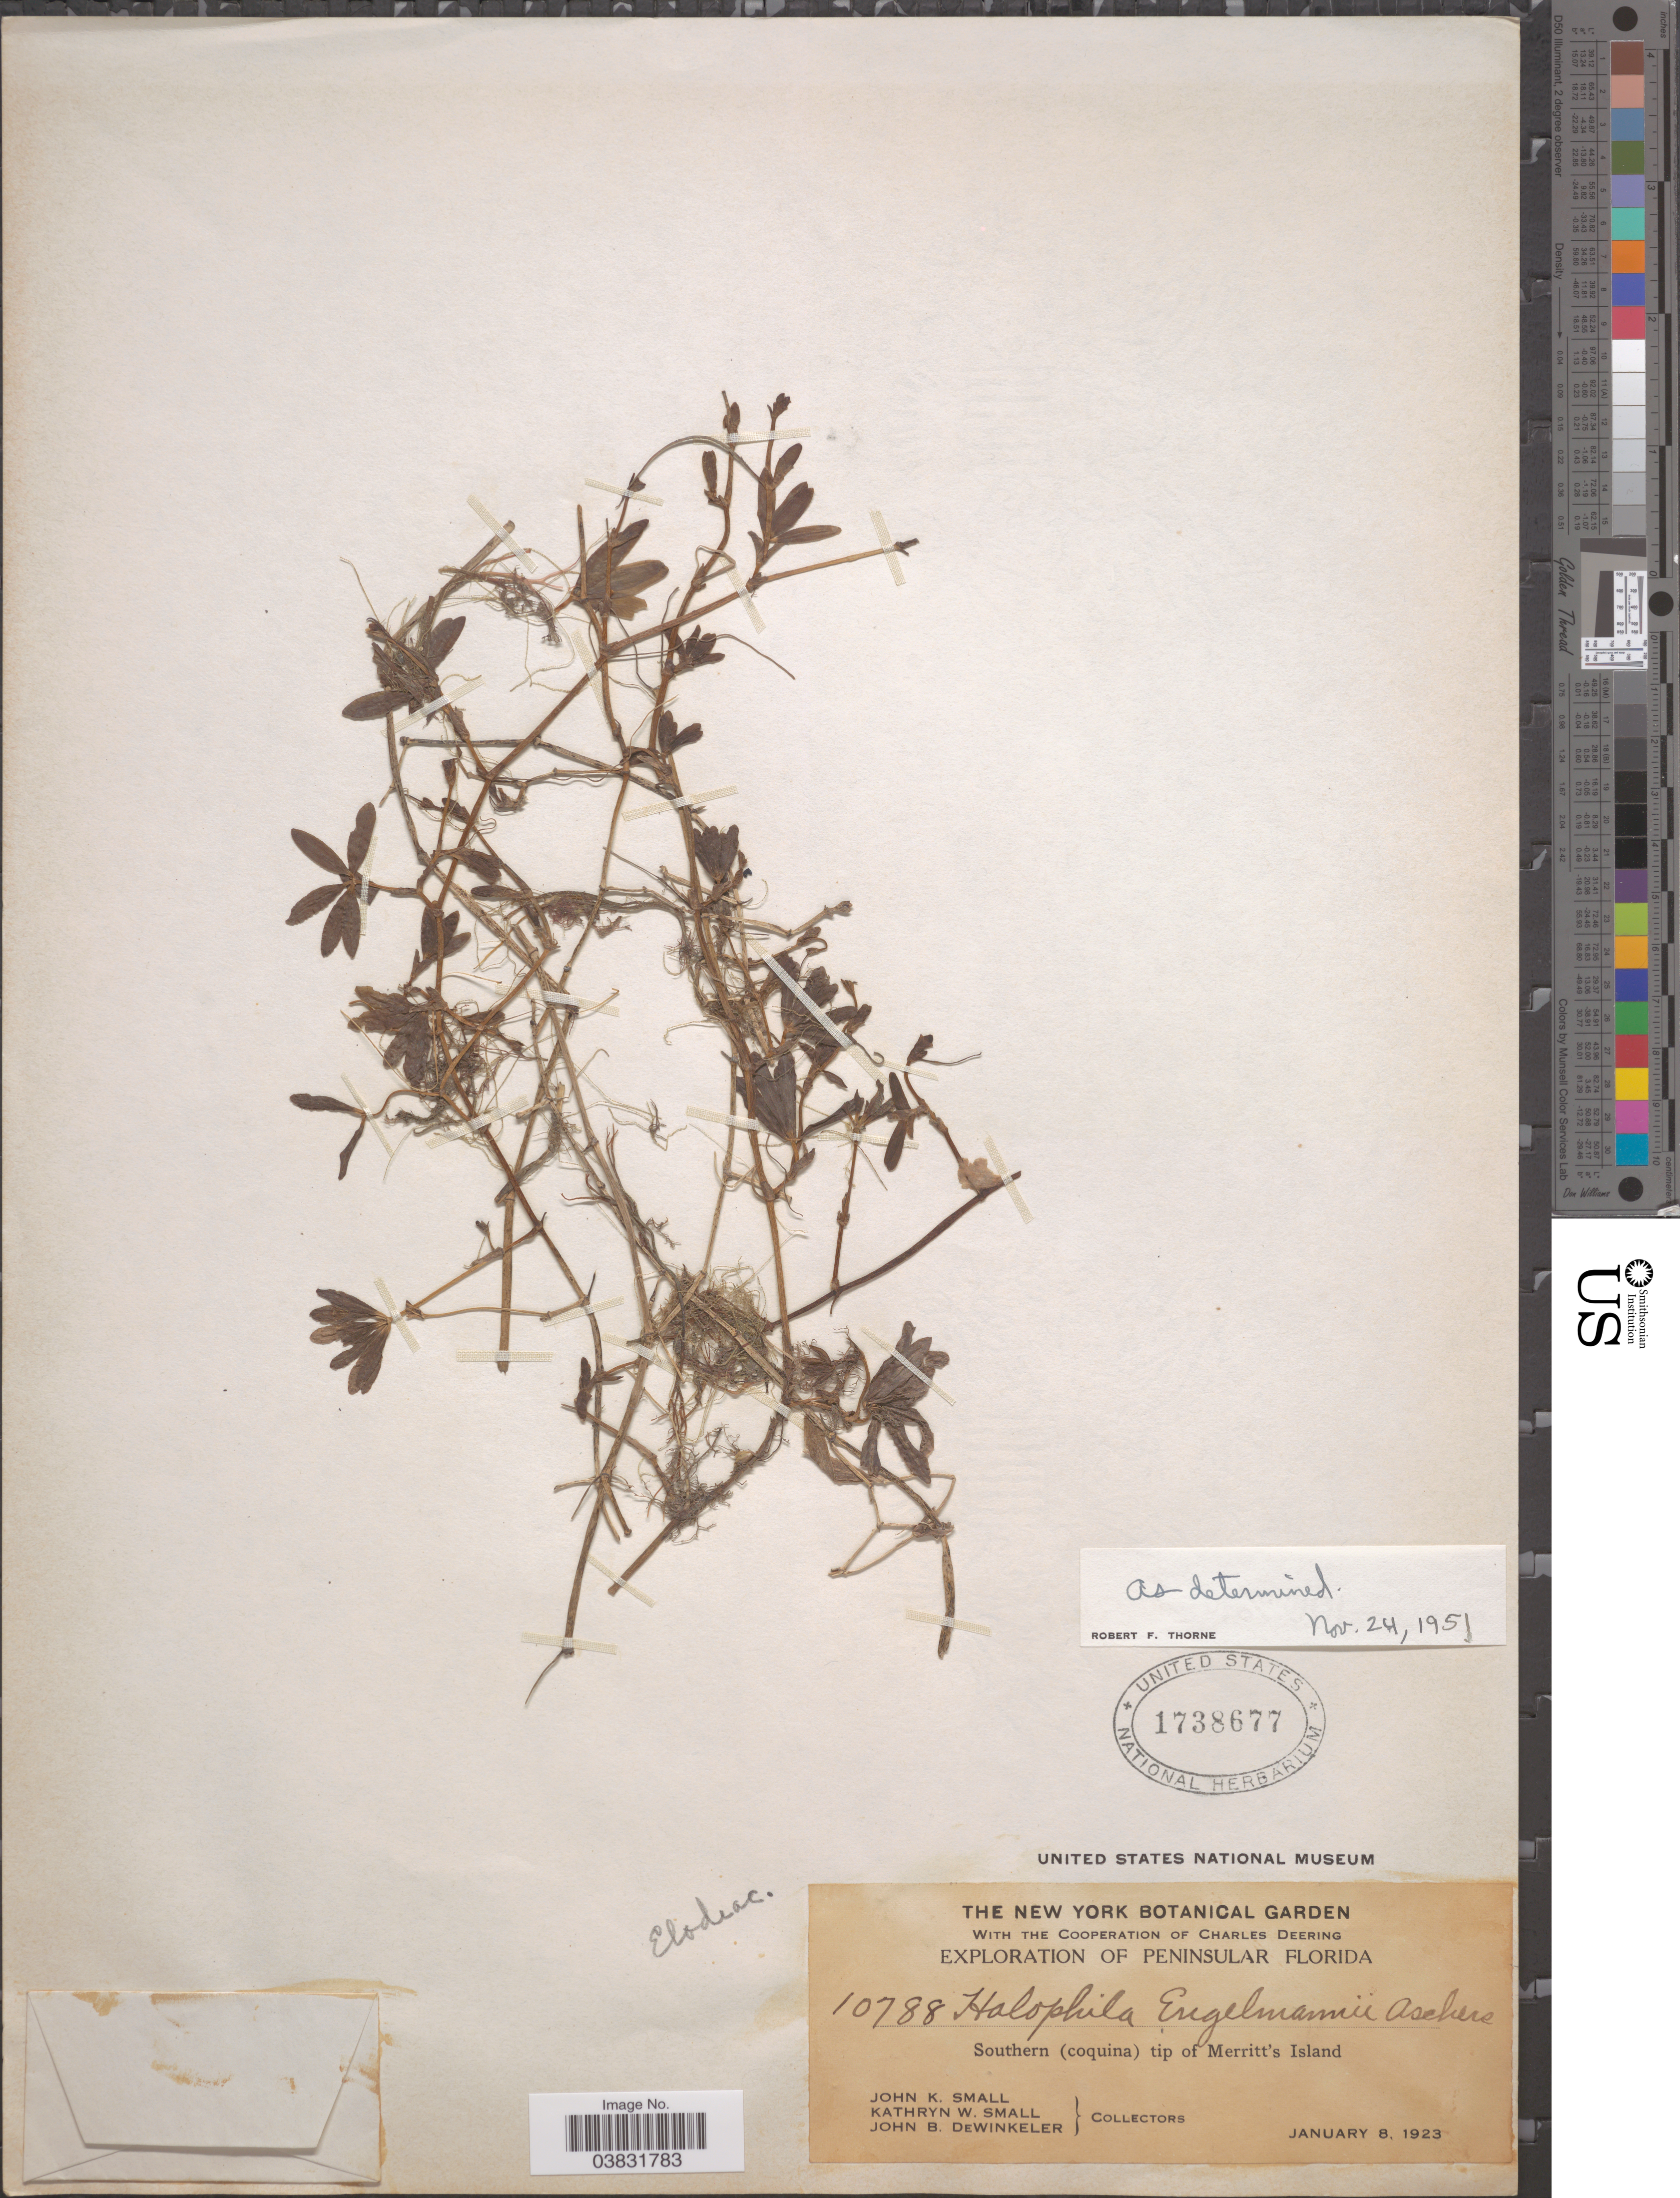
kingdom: Plantae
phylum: Tracheophyta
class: Liliopsida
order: Alismatales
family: Hydrocharitaceae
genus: Halophila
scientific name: Halophila engelmannii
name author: Asch.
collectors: J. K. Small, K. Small & J. B. Dewinkeler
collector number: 10788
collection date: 1923-01-08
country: United States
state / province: Florida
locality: Peninsular Florida. Southern (coquina) tip of Merritt's Island.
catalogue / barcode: US 1738677